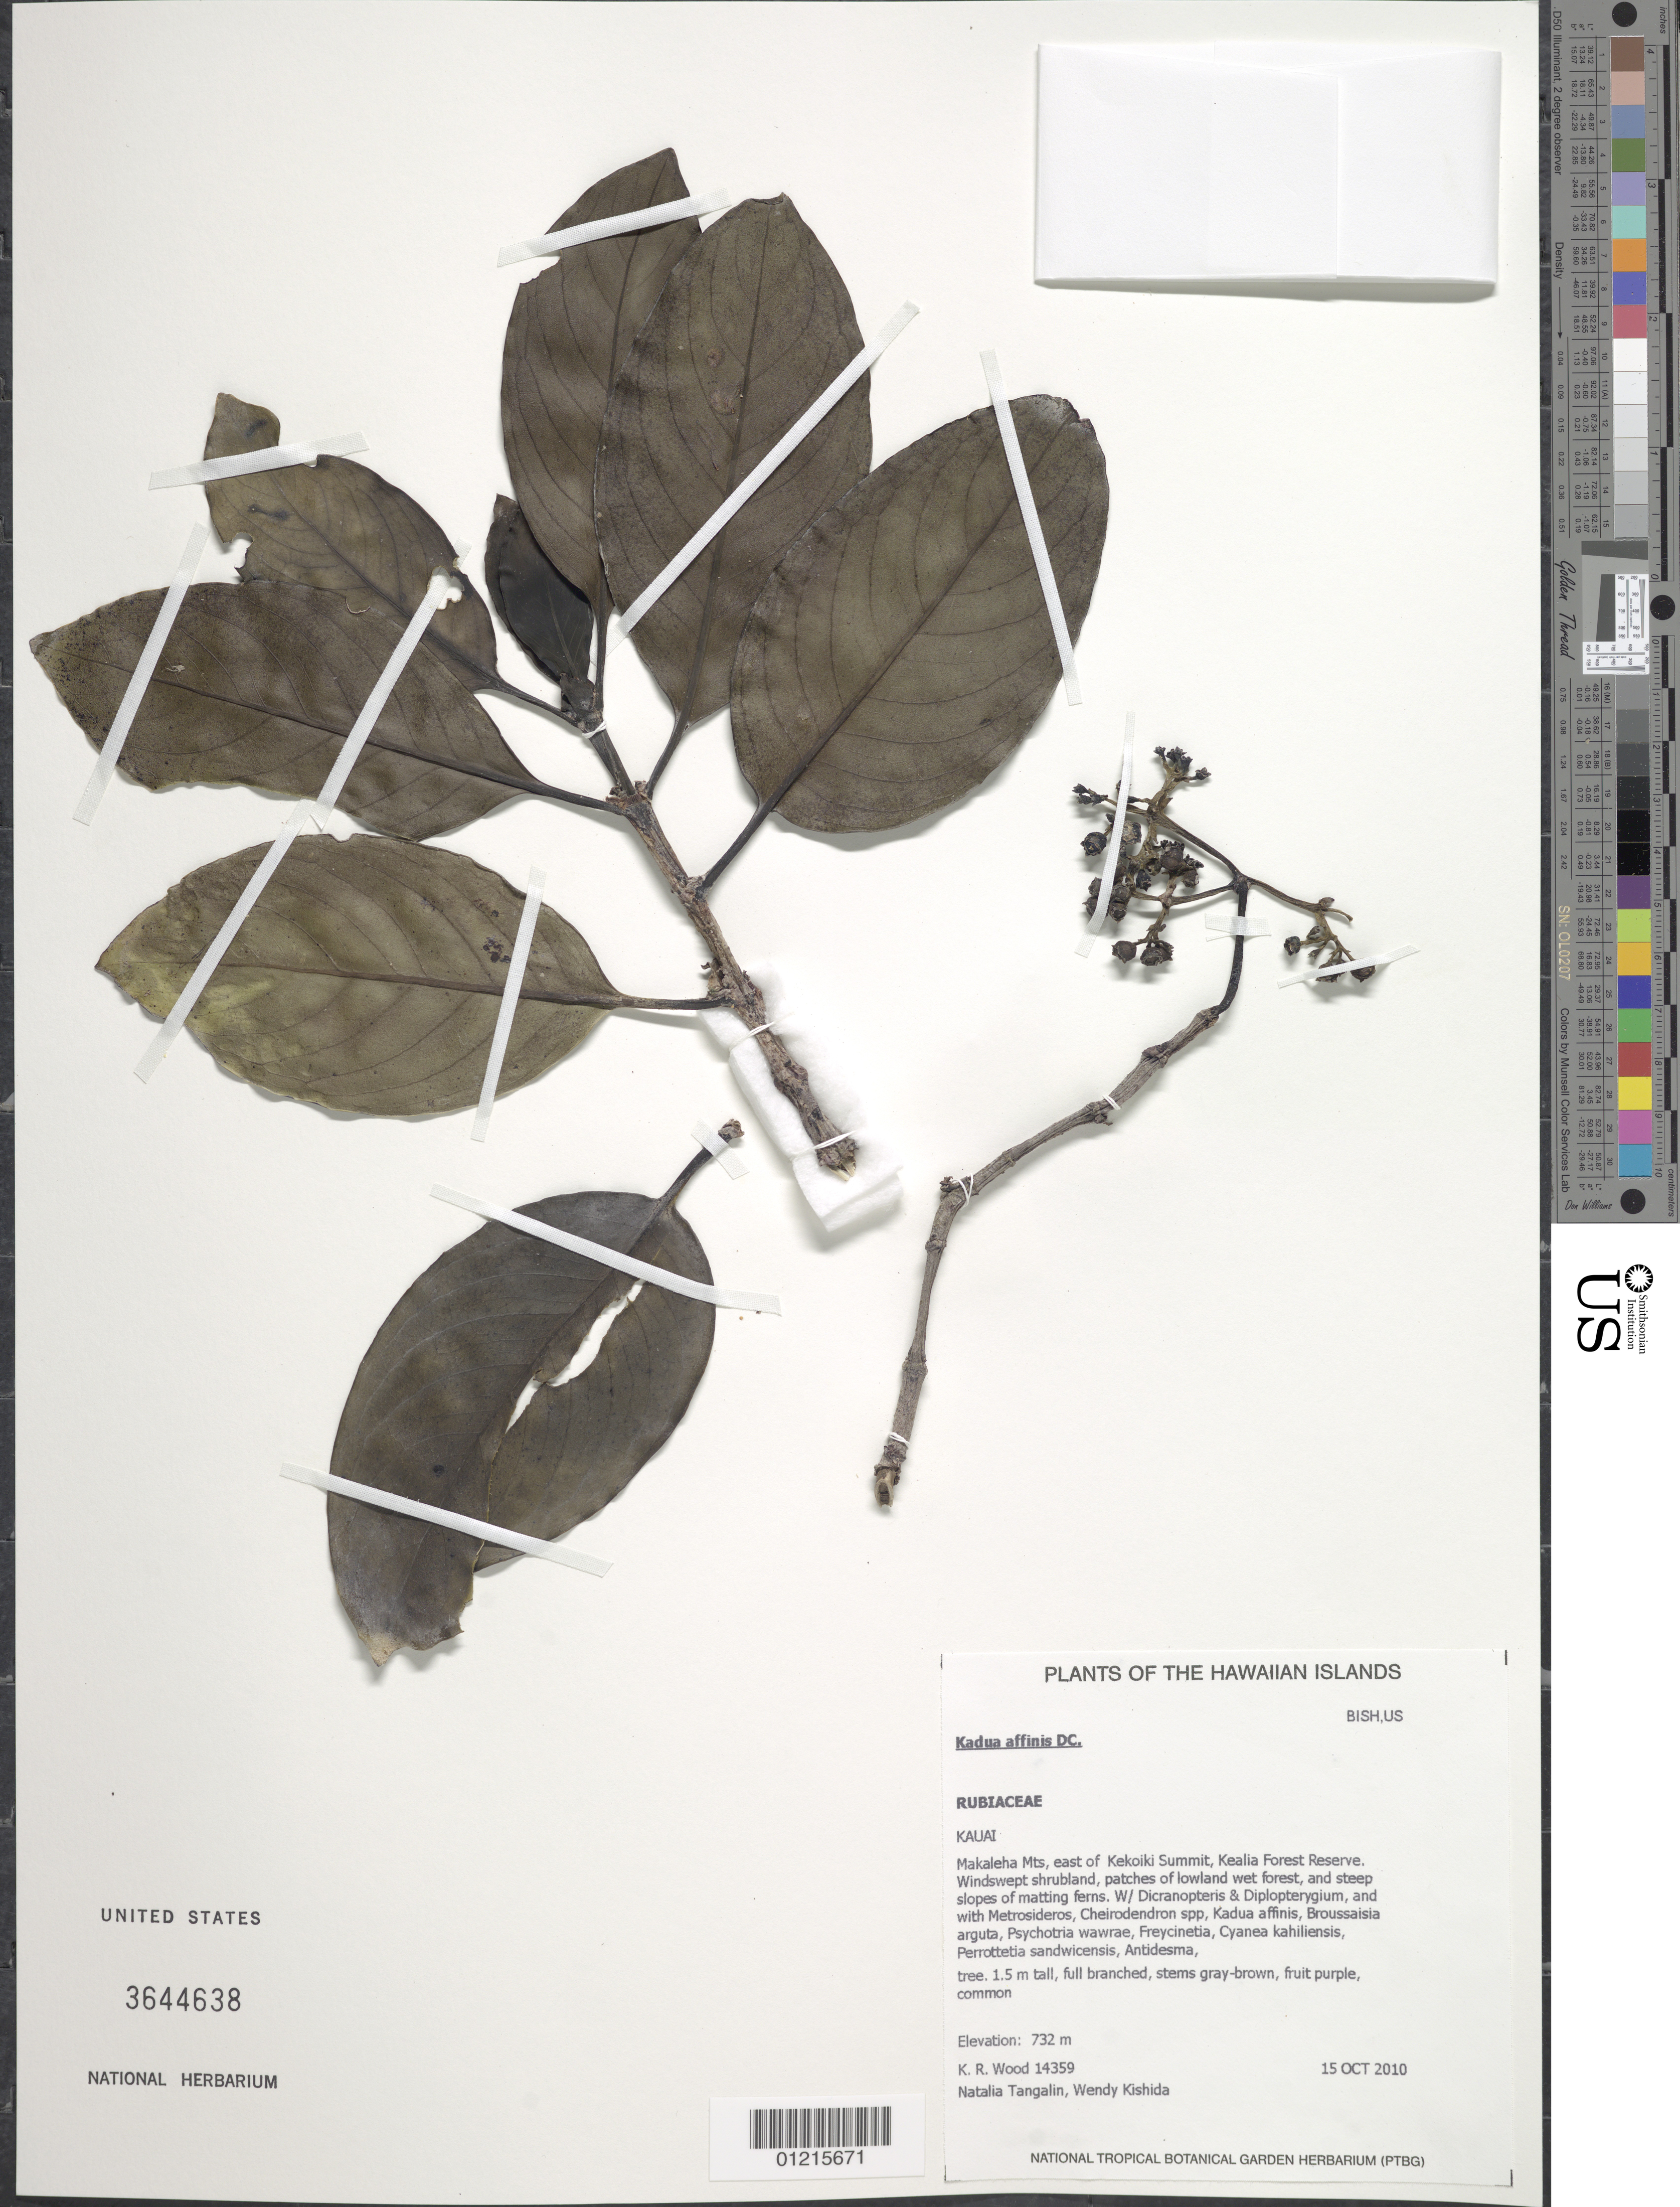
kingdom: Plantae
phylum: Tracheophyta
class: Magnoliopsida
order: Gentianales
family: Rubiaceae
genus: Kadua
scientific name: Kadua affinis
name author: DC.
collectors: K. R. Wood, N. Tangalin & W. Kishida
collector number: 14359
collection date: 2010-10-15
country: United States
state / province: Hawaii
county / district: Kauai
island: Kaua'i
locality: Makaleha Mts., east of Kekoiki Summit, Kealia Forest Reserve.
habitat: Windswept shrubland, patches of lowland wet forest.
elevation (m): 732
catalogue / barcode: US 3544638